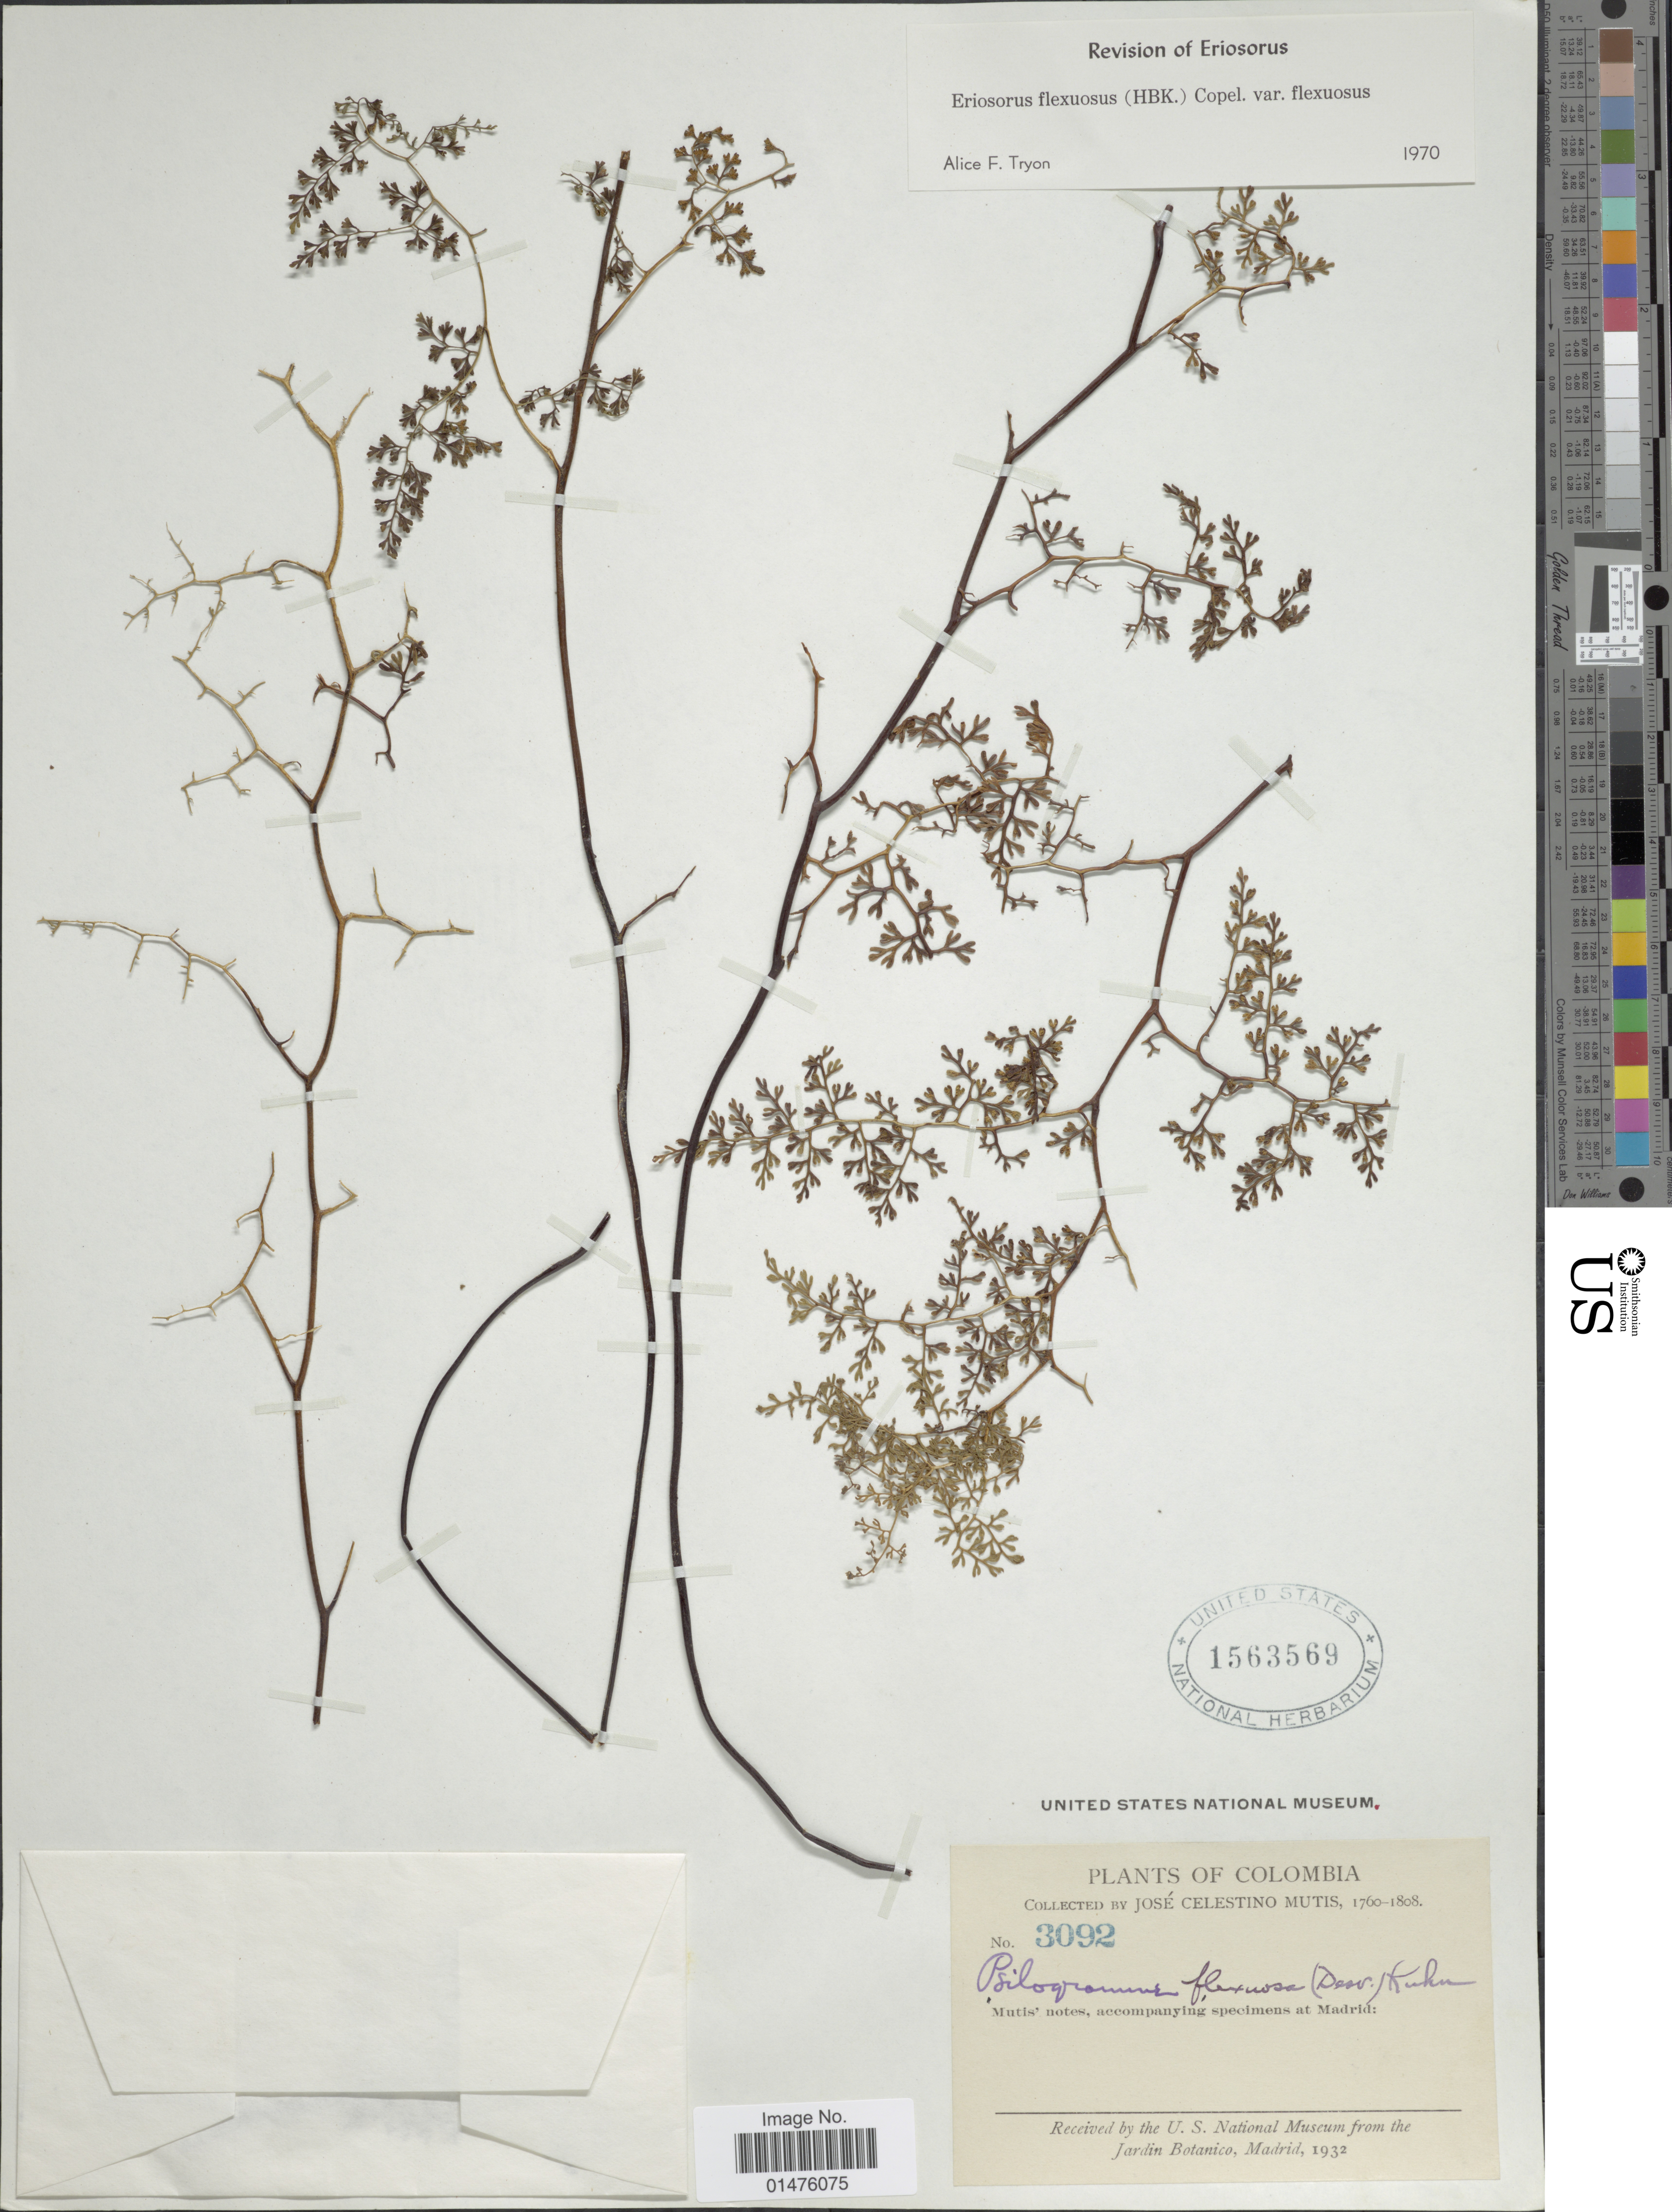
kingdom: Plantae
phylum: Tracheophyta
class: Polypodiopsida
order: Polypodiales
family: Pteridaceae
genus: Jamesonia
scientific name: Jamesonia flexuosa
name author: (Humb. & Bonpl.) Christenh.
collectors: J. C. B. Mutis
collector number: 3092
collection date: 1760/1808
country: Colombia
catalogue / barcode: US 1563569